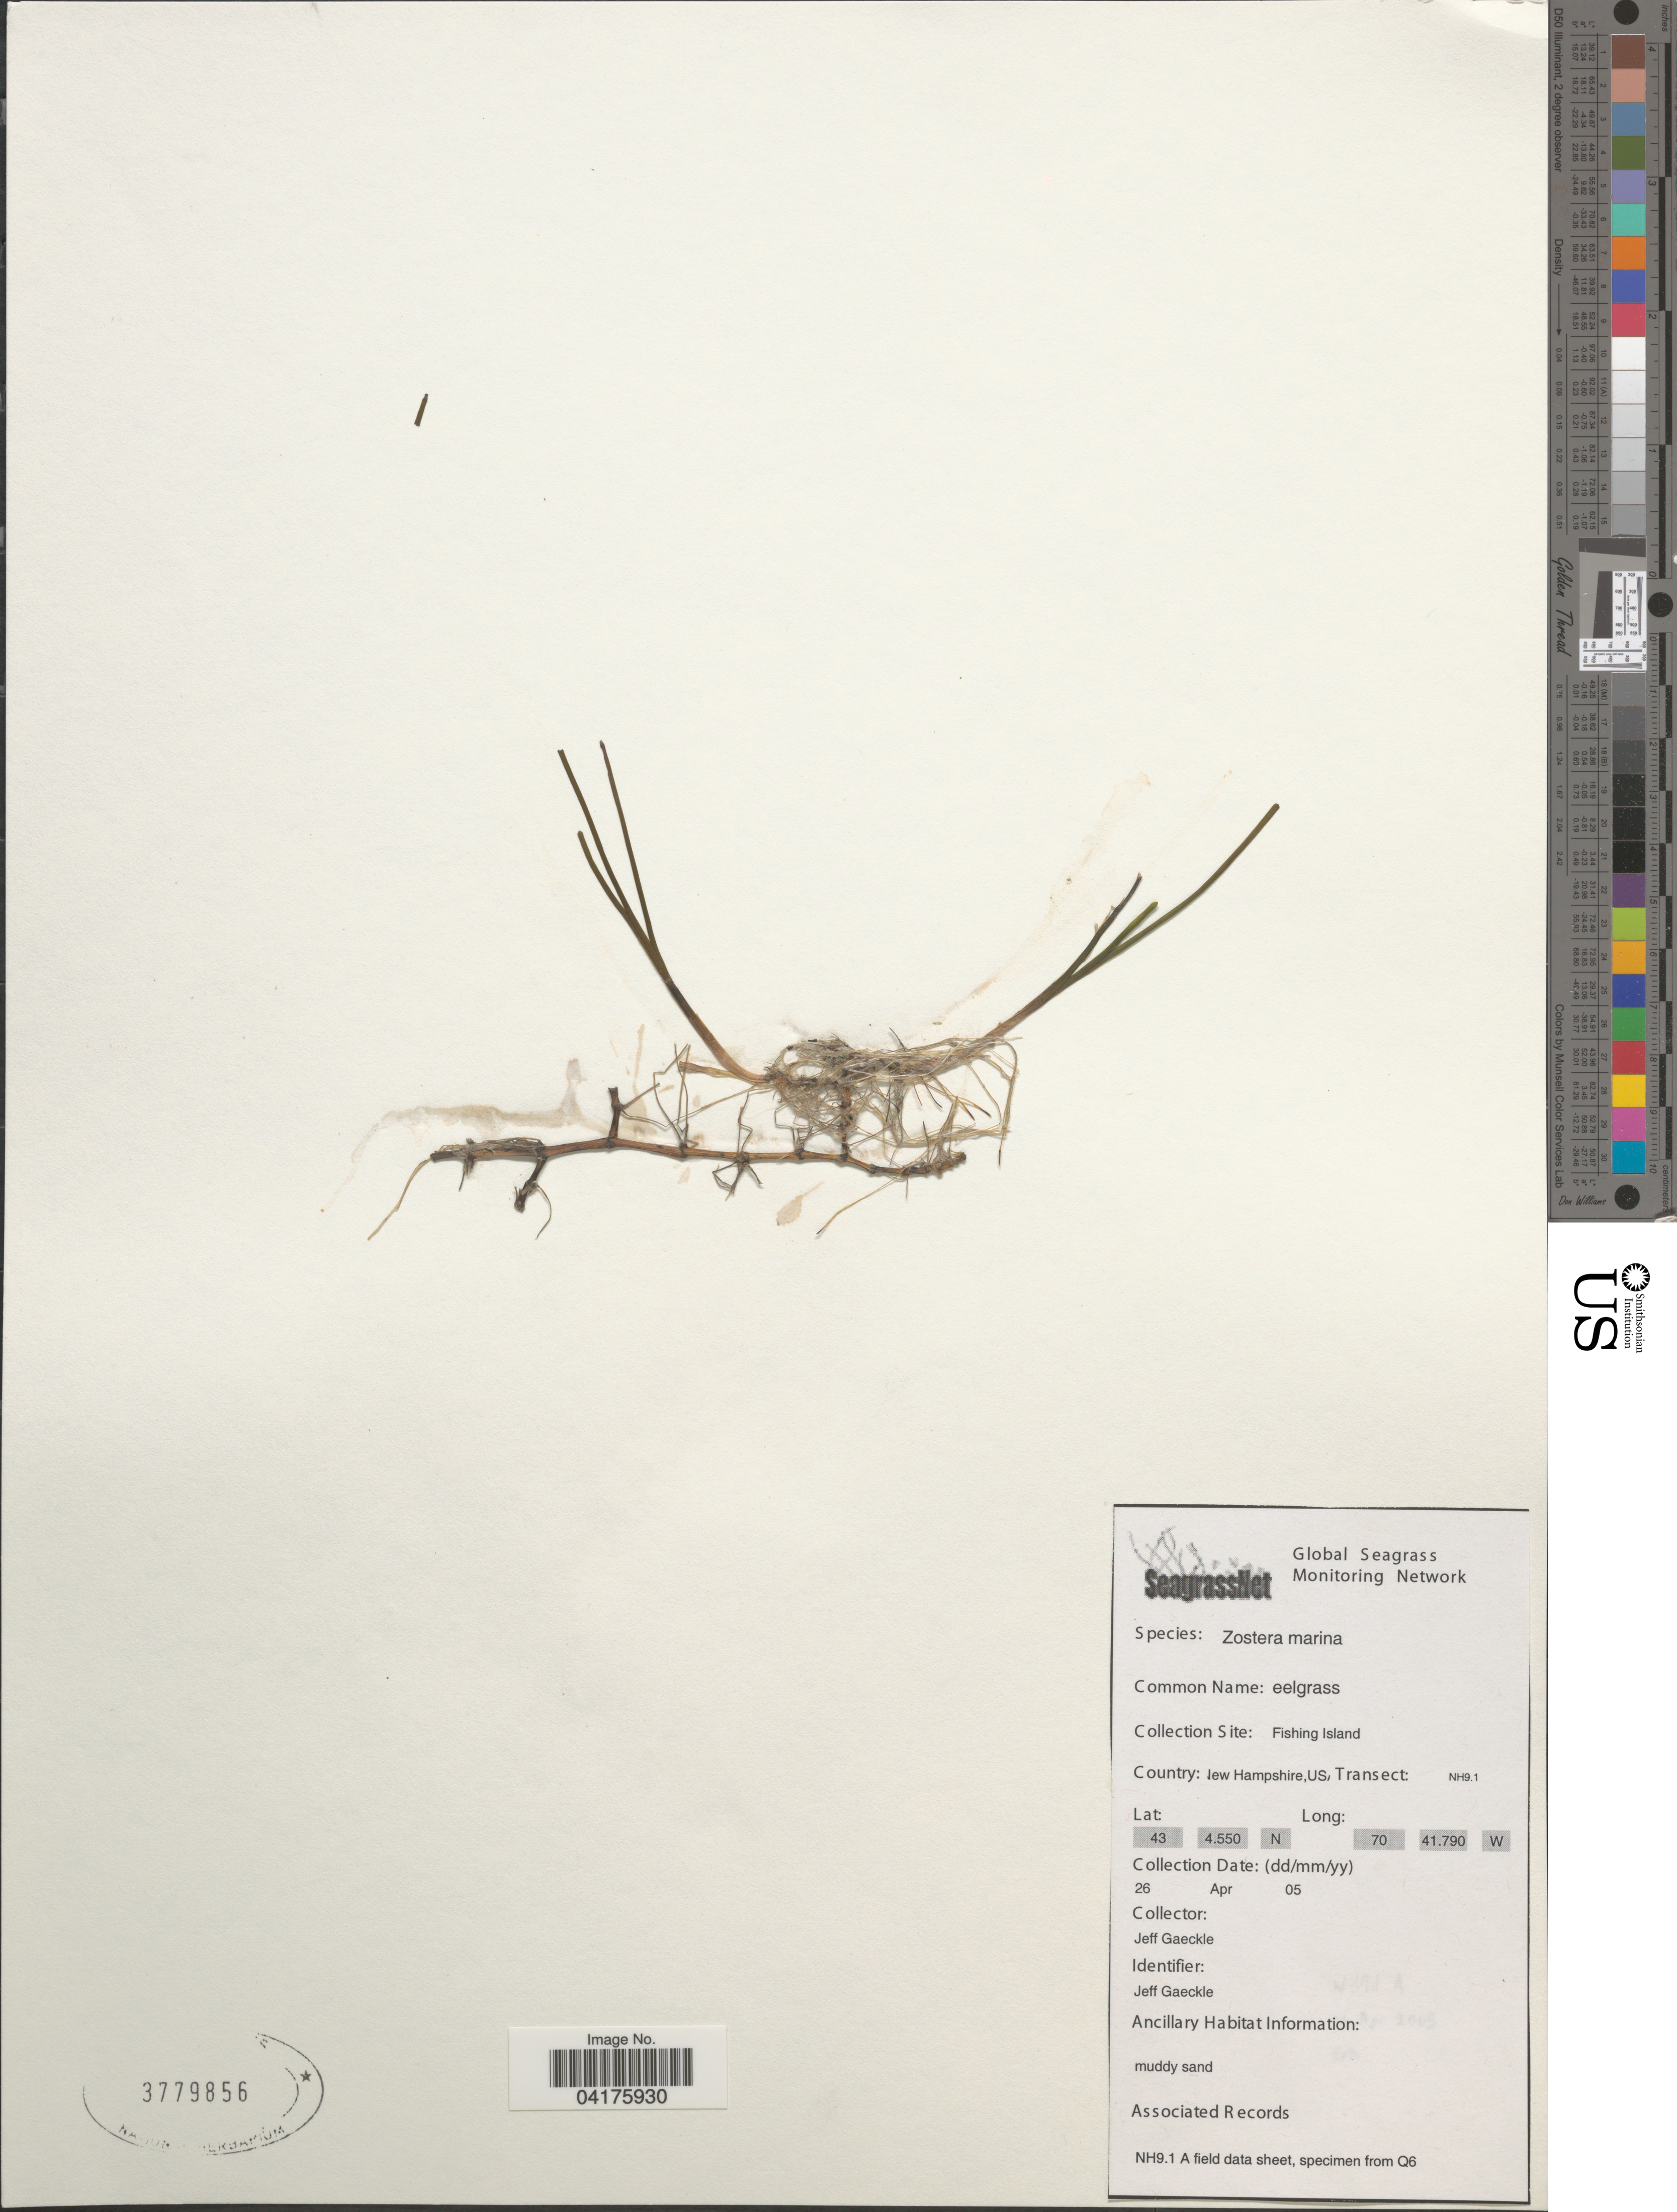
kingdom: Plantae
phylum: Tracheophyta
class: Liliopsida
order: Alismatales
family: Zosteraceae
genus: Zostera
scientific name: Zostera marina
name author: L.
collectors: J. Gaeckle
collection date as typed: Transcribed d/m/y: 26/4/5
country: United States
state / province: New Hampshire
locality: Fishing Island. Transect: NH9.1.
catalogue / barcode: US 3779856